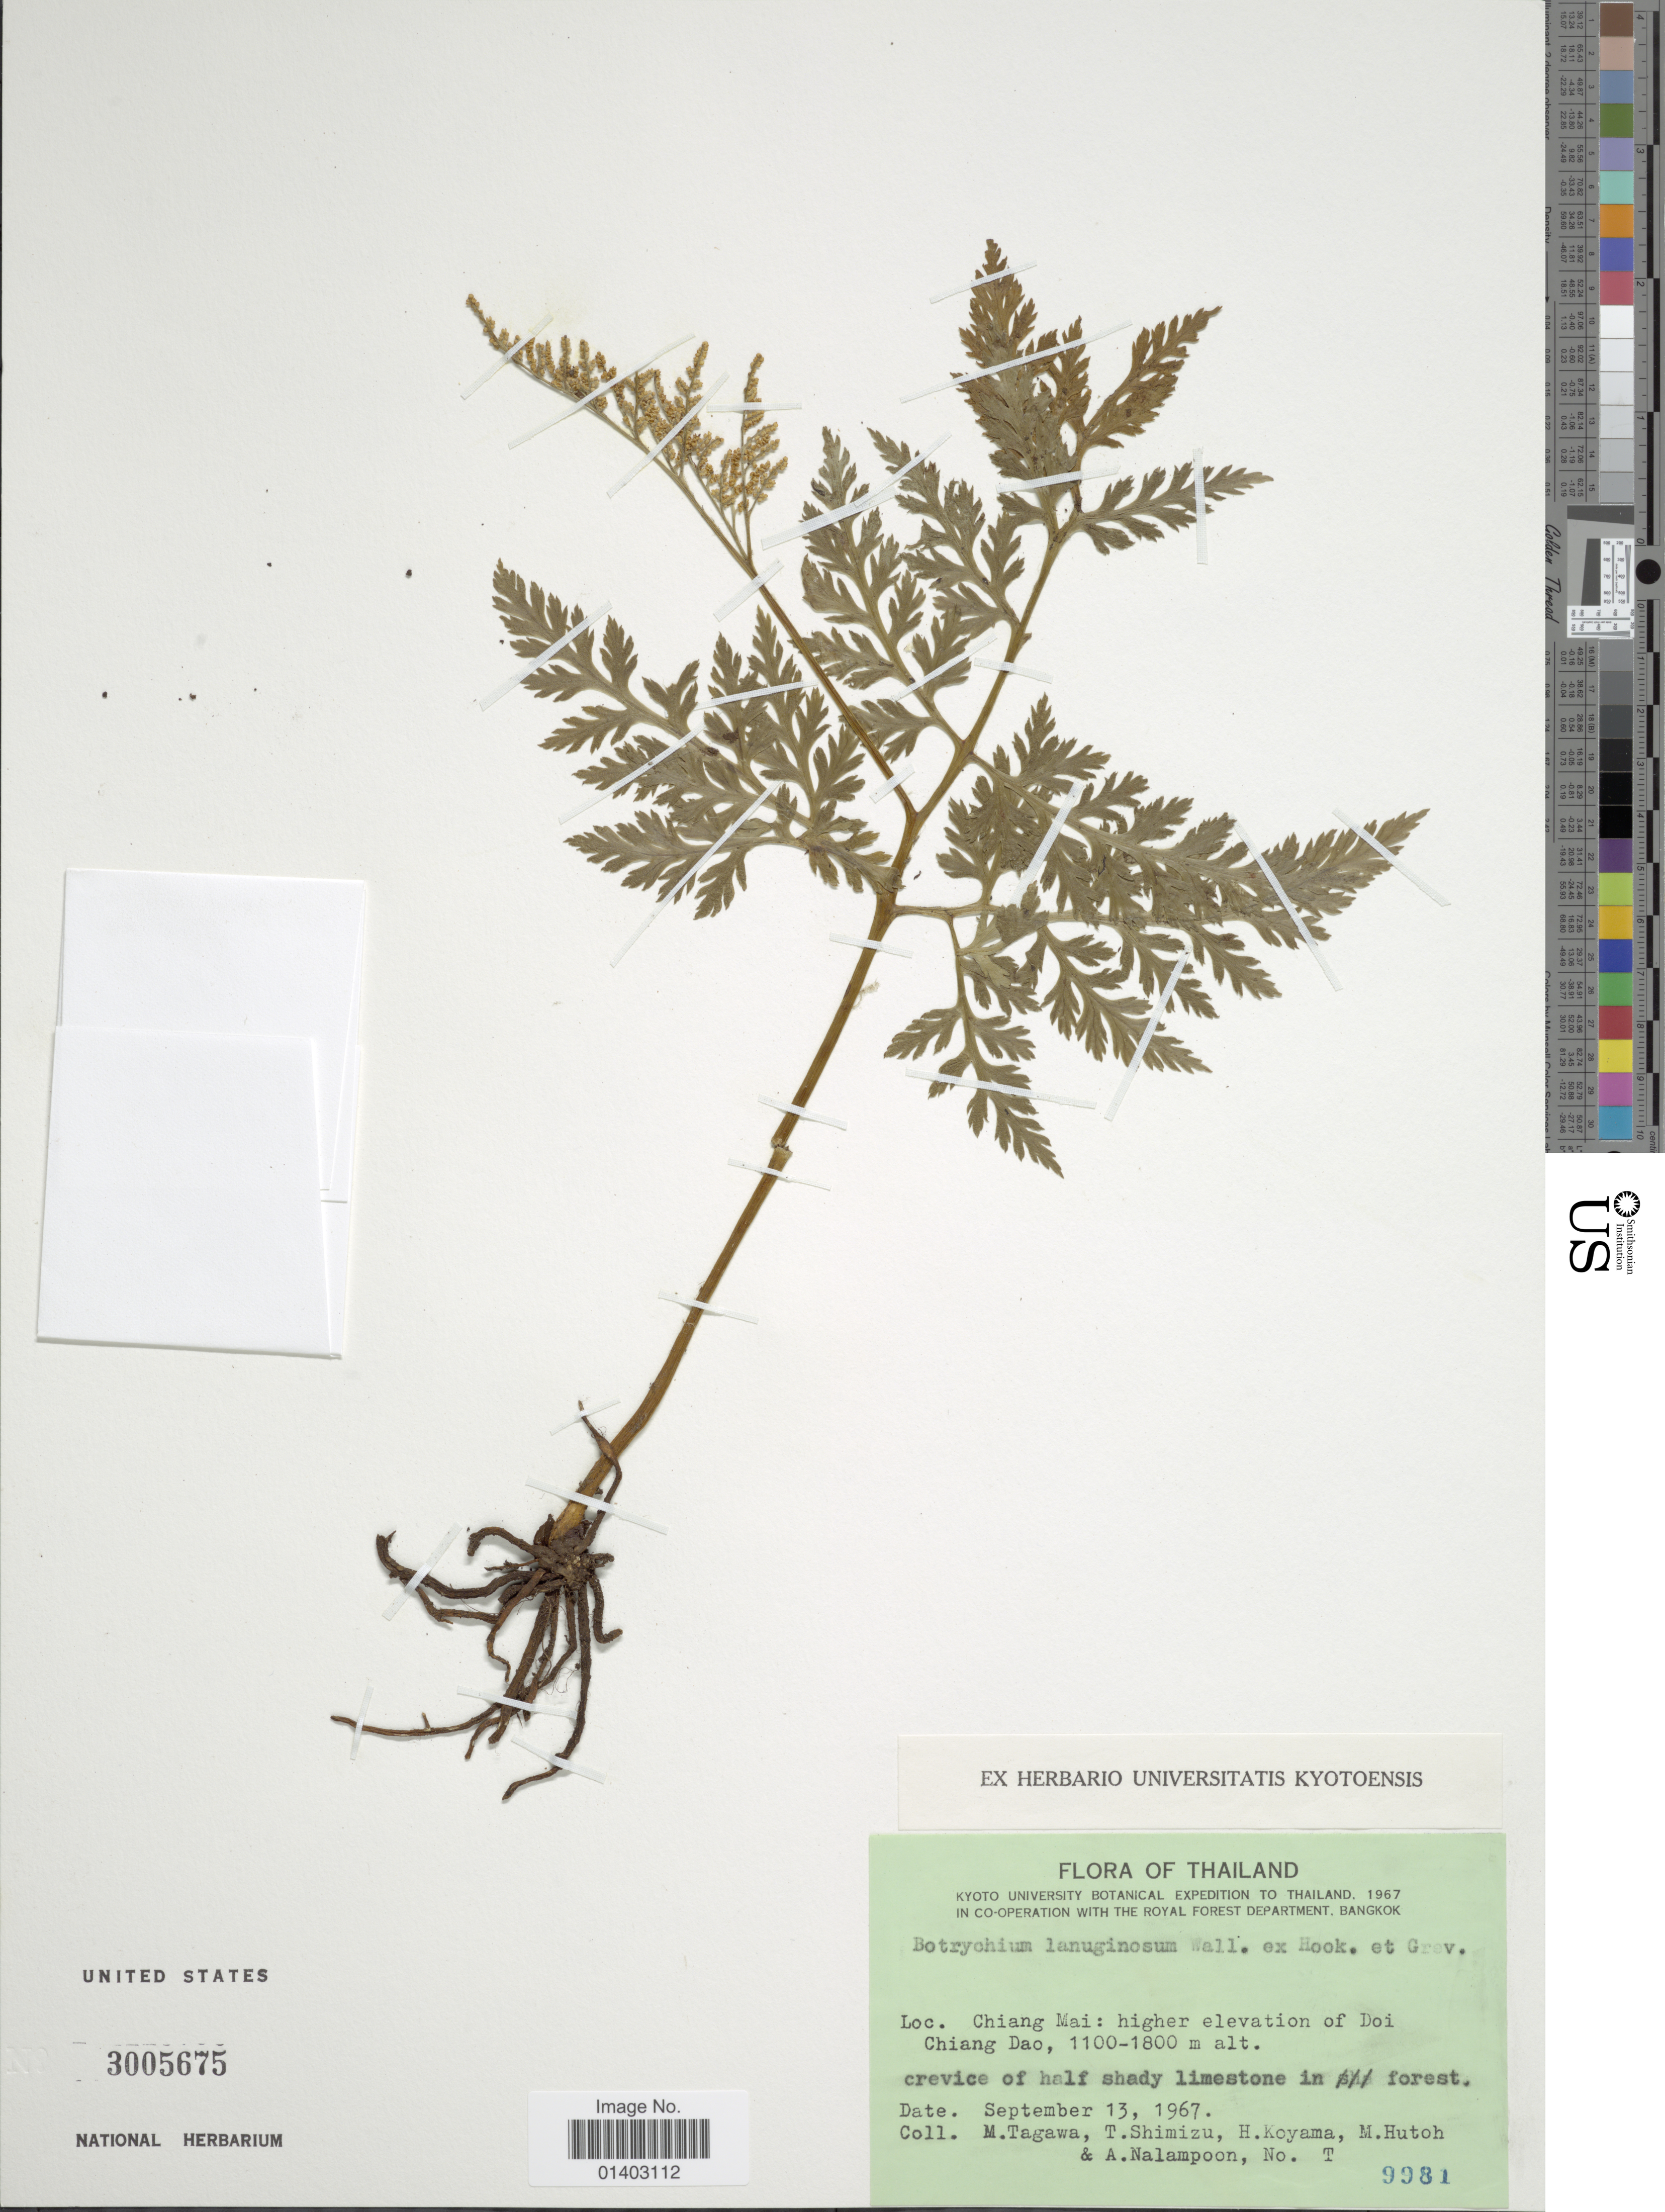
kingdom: Plantae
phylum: Tracheophyta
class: Polypodiopsida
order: Ophioglossales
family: Ophioglossaceae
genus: Botrychium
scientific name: Botrychium lanuginosum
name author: Wall. ex Hook. & Grev.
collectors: M. Tagawa, T. Shimizu, H. Koyama, M. Hutoh & A. Nalampoon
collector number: T 9981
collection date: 1967-09-13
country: Thailand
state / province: Chiang Mai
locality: Higher elevation of Doi Chiang Dao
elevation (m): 1100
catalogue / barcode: US 3005675